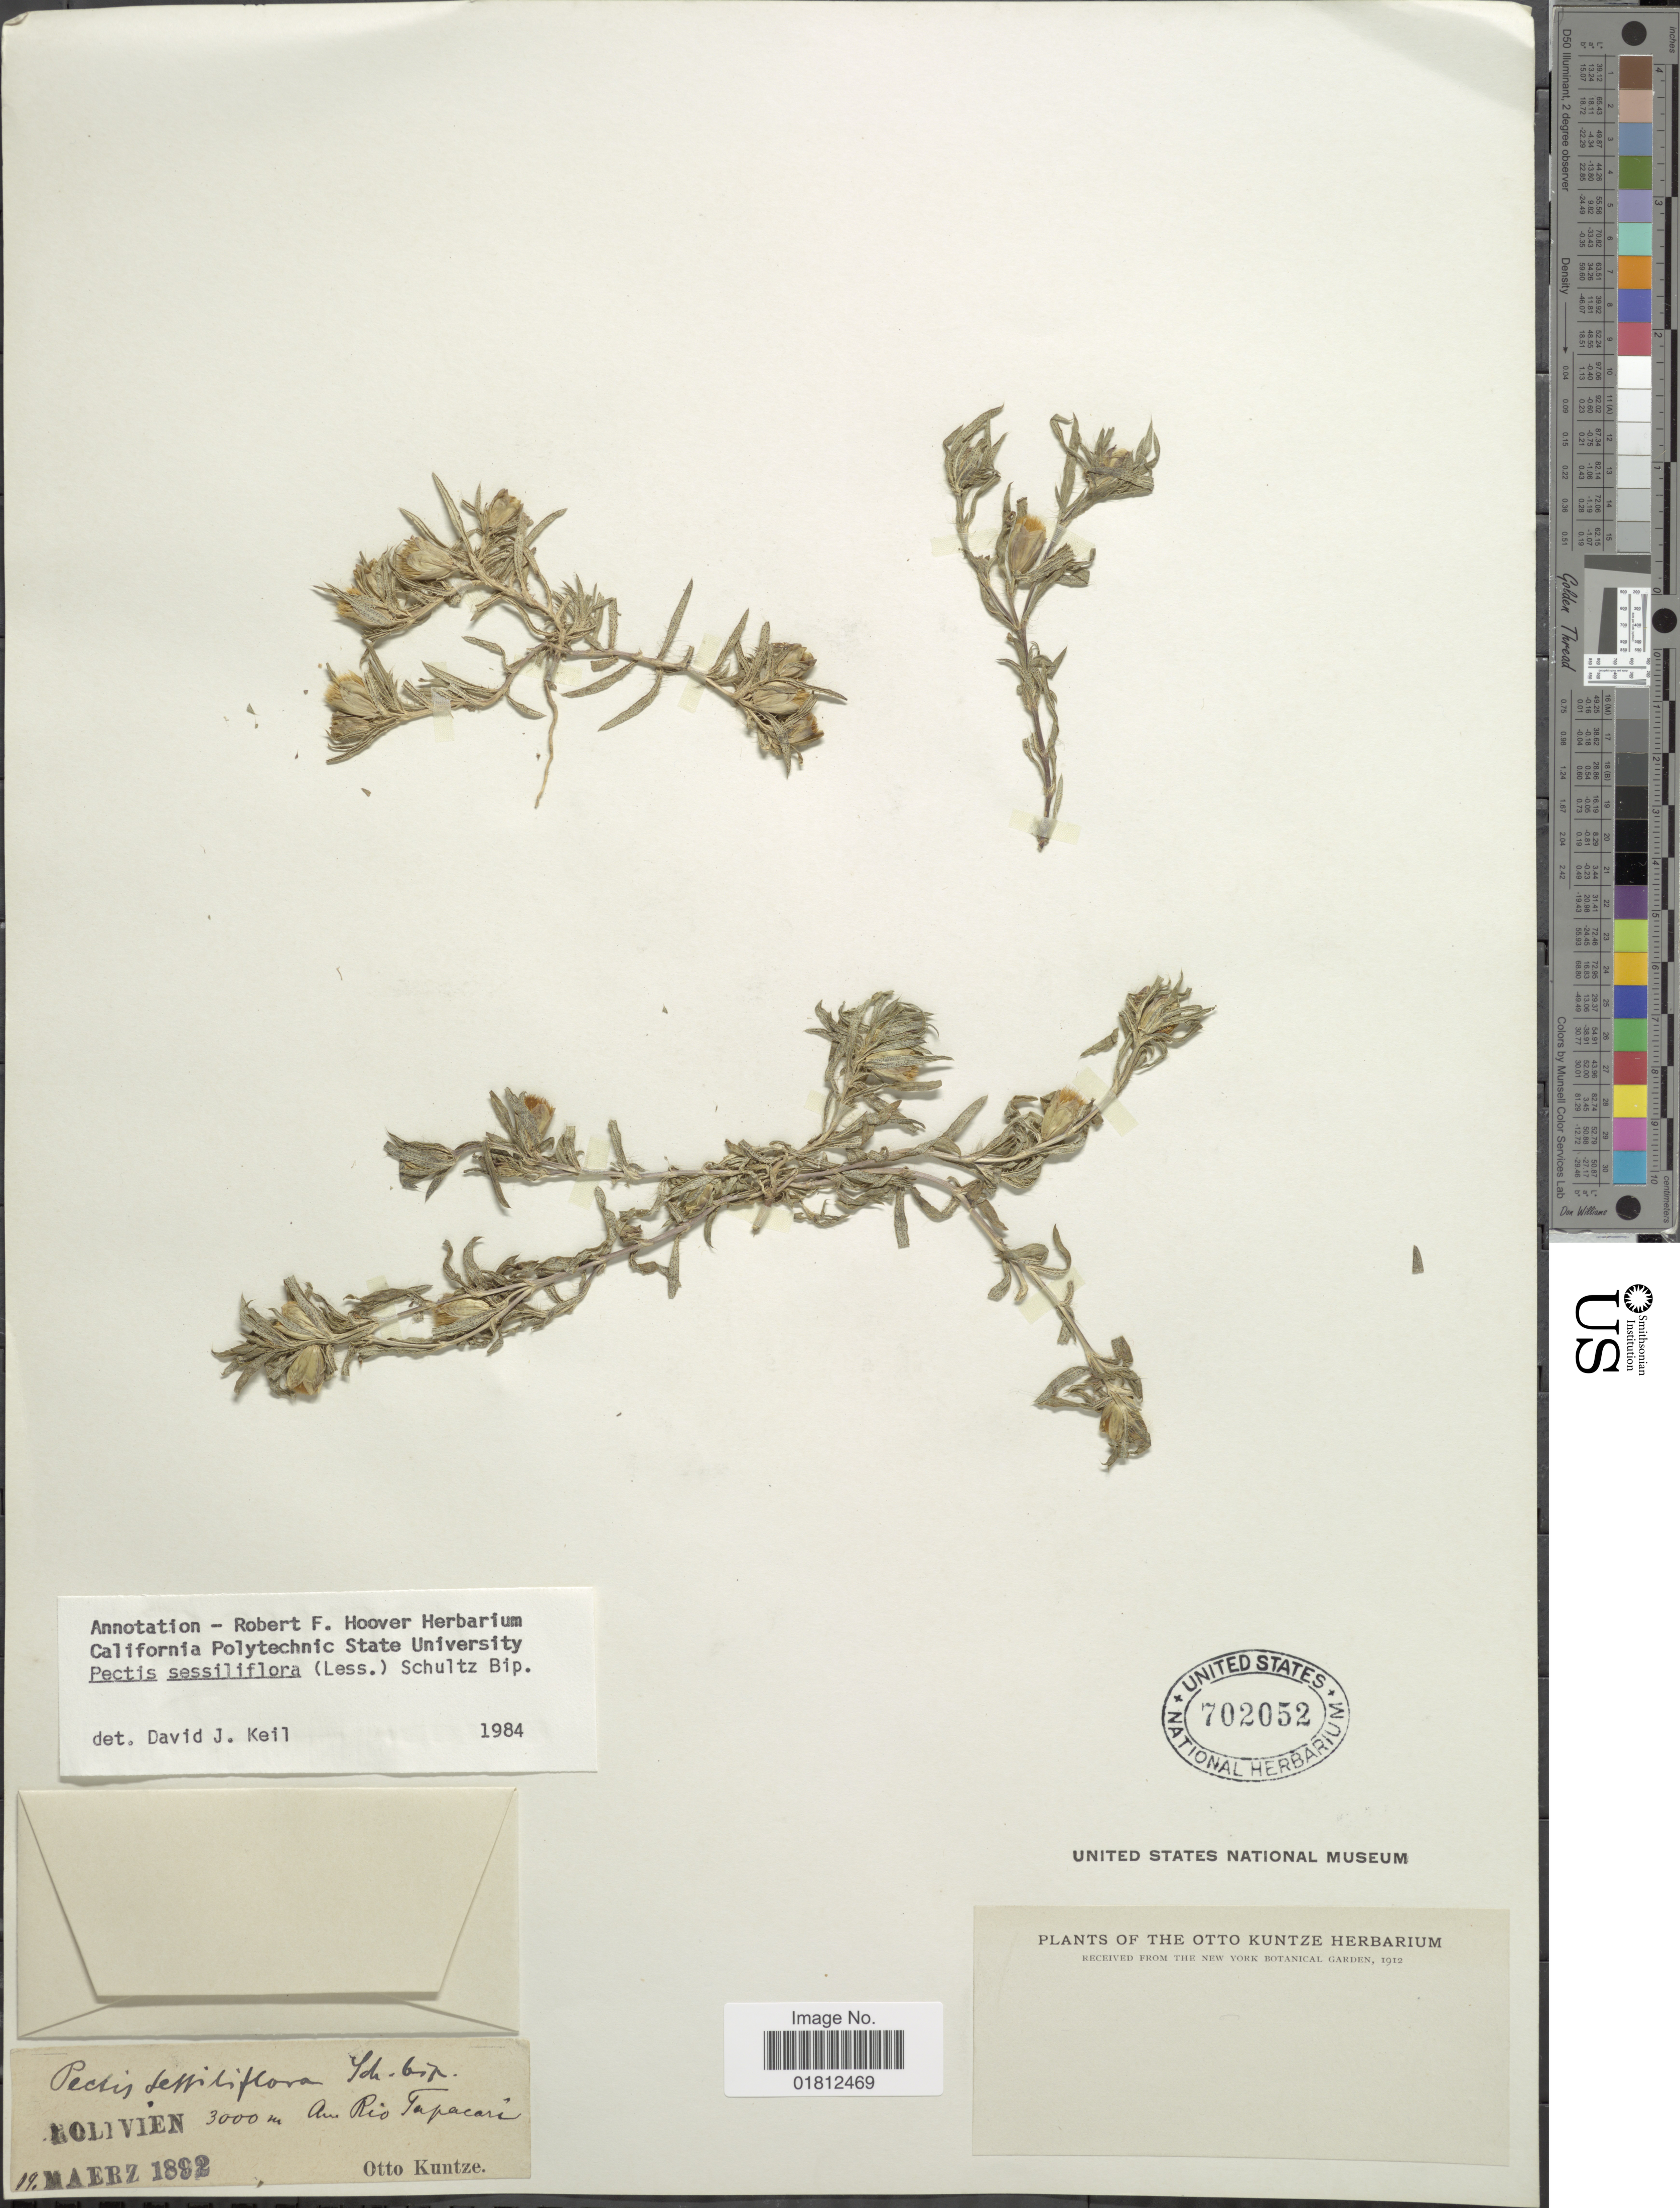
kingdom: Plantae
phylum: Tracheophyta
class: Magnoliopsida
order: Asterales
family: Asteraceae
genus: Pectis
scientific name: Pectis sessiliflora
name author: (Less.) Sch. Bip.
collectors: C.E.O. Kuntze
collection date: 1892-03-19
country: Bolivia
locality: An Rio Tapacari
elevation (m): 3000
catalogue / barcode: US 702052